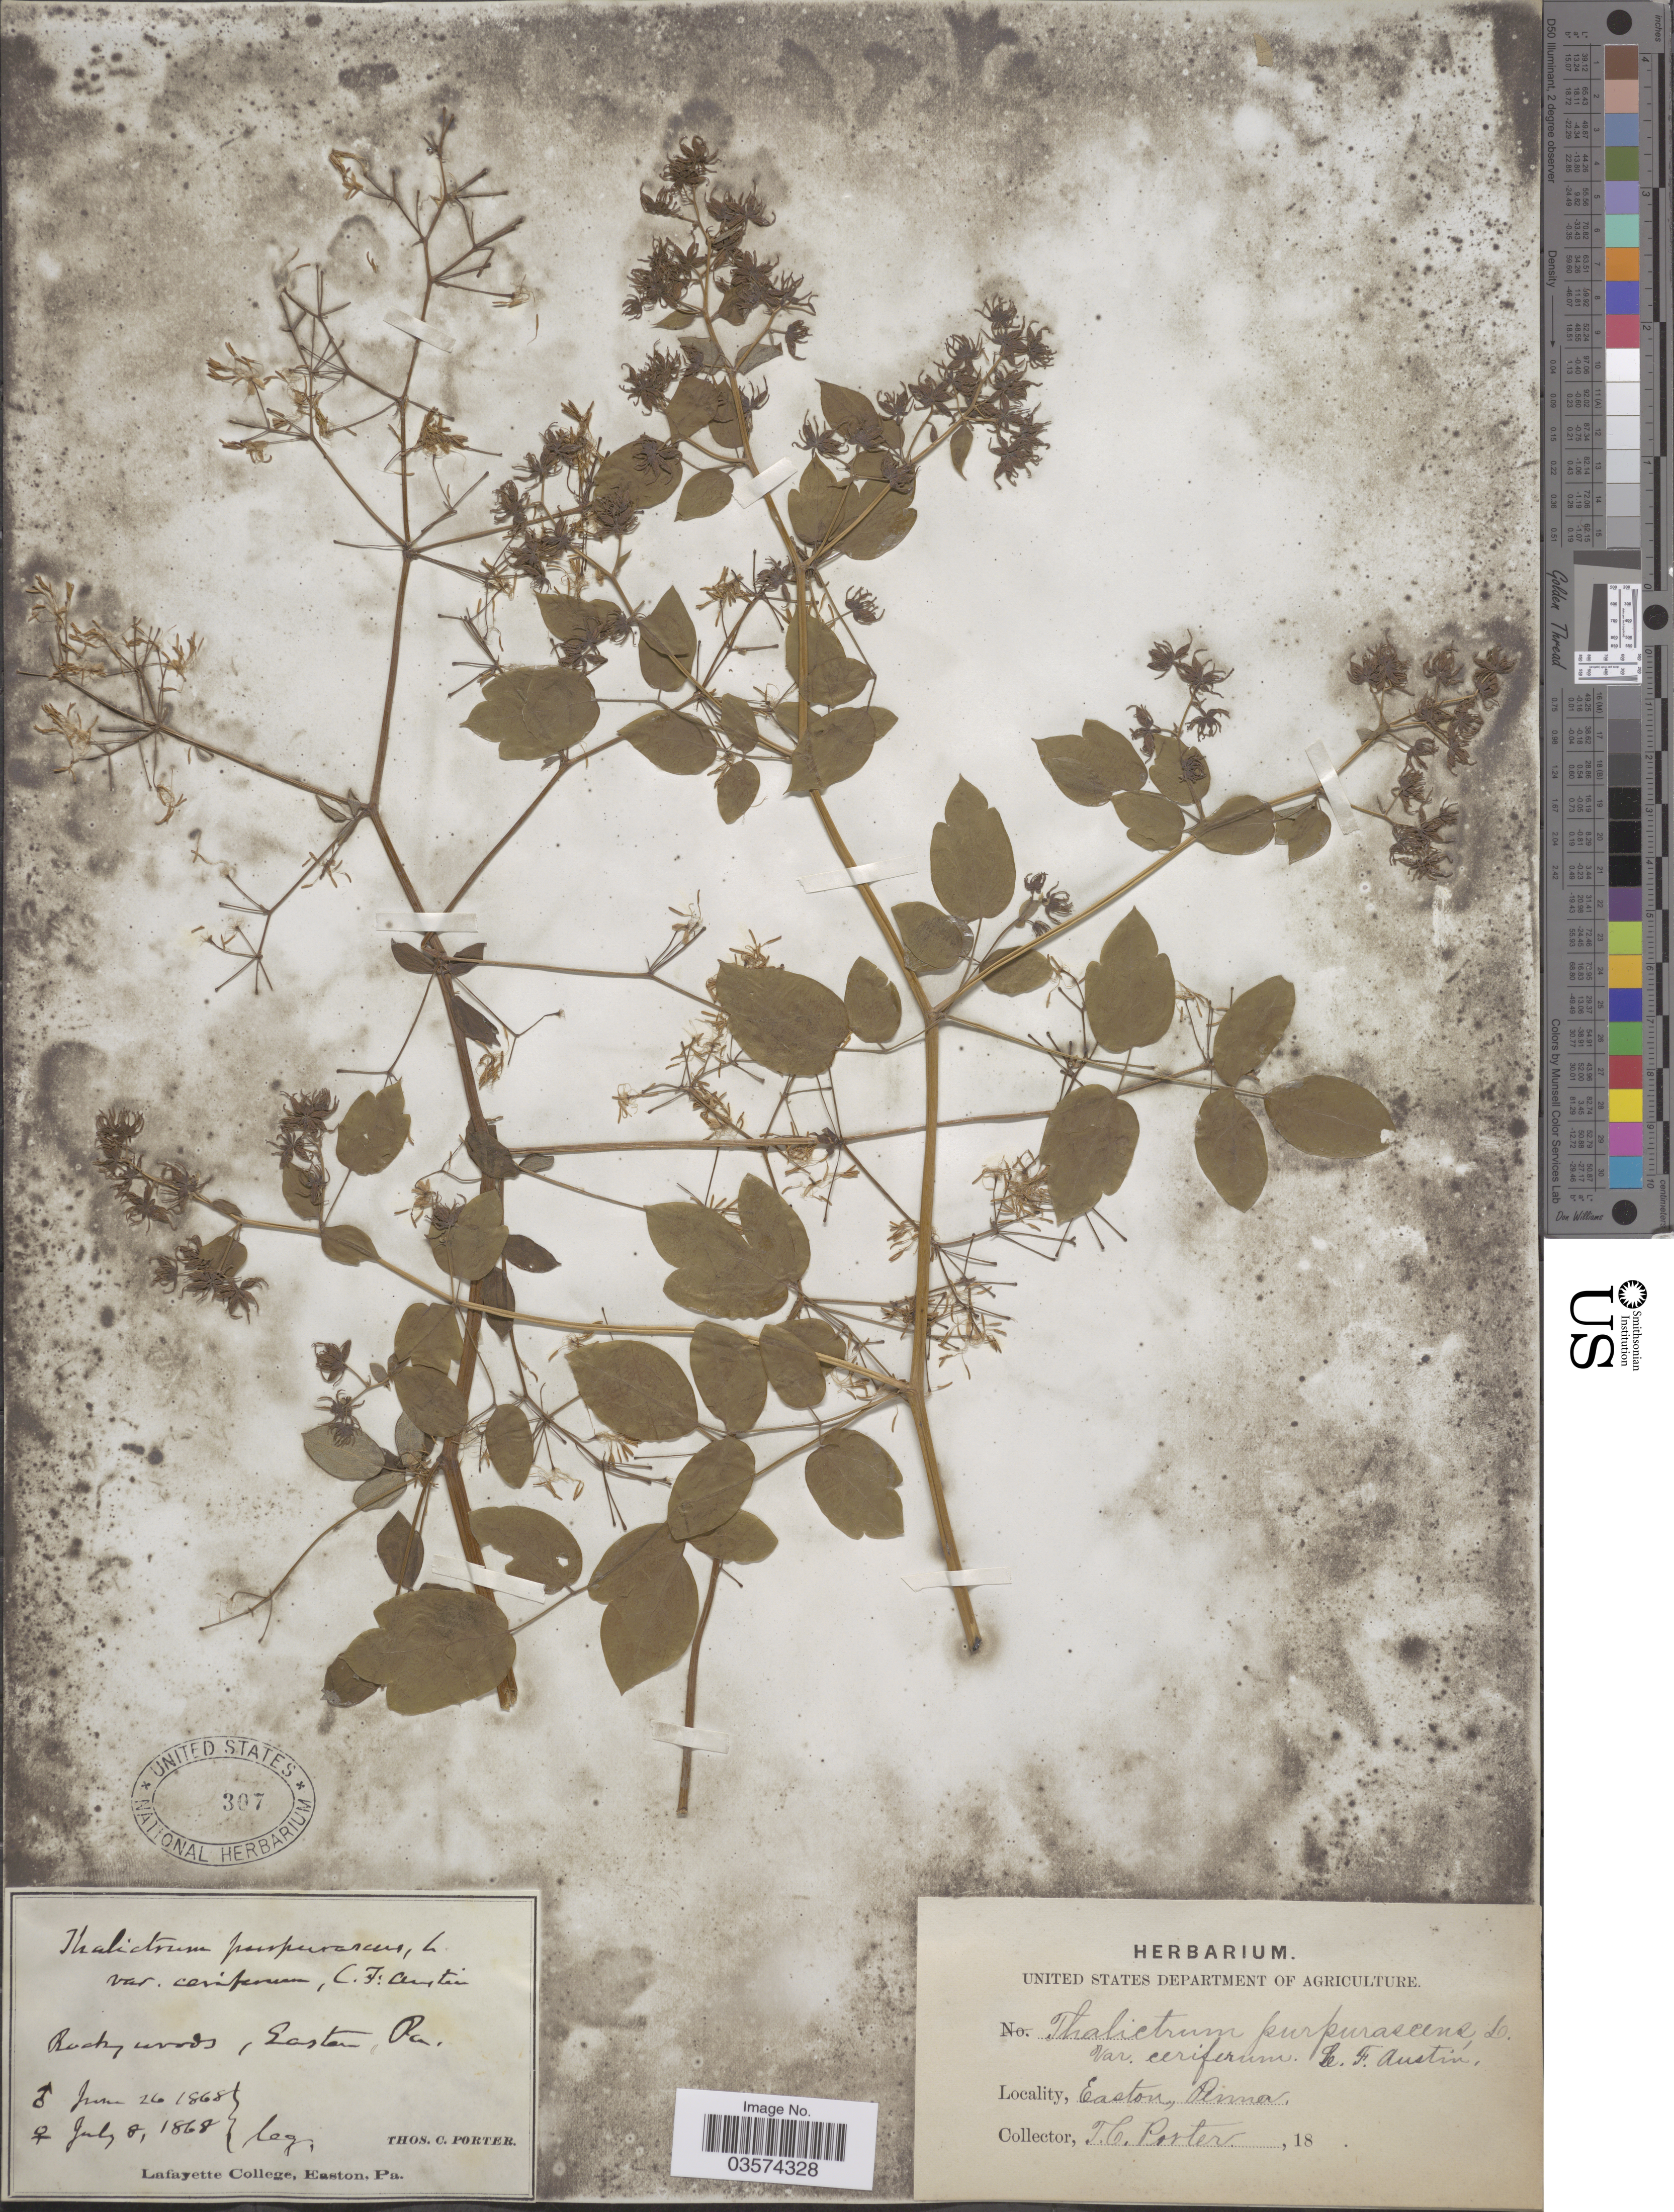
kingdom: Plantae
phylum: Tracheophyta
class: Magnoliopsida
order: Ranunculales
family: Ranunculaceae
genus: Thalictrum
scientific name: Thalictrum amphibolum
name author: Greene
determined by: Strong, Mark T., (BOT), Smithsonian Institution - National Museum of Natural History (UNITED STATES)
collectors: T. Porter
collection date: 1868-06-26/1868-07-08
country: United States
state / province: Pennsylvania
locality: Easton, Penna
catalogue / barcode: US 307